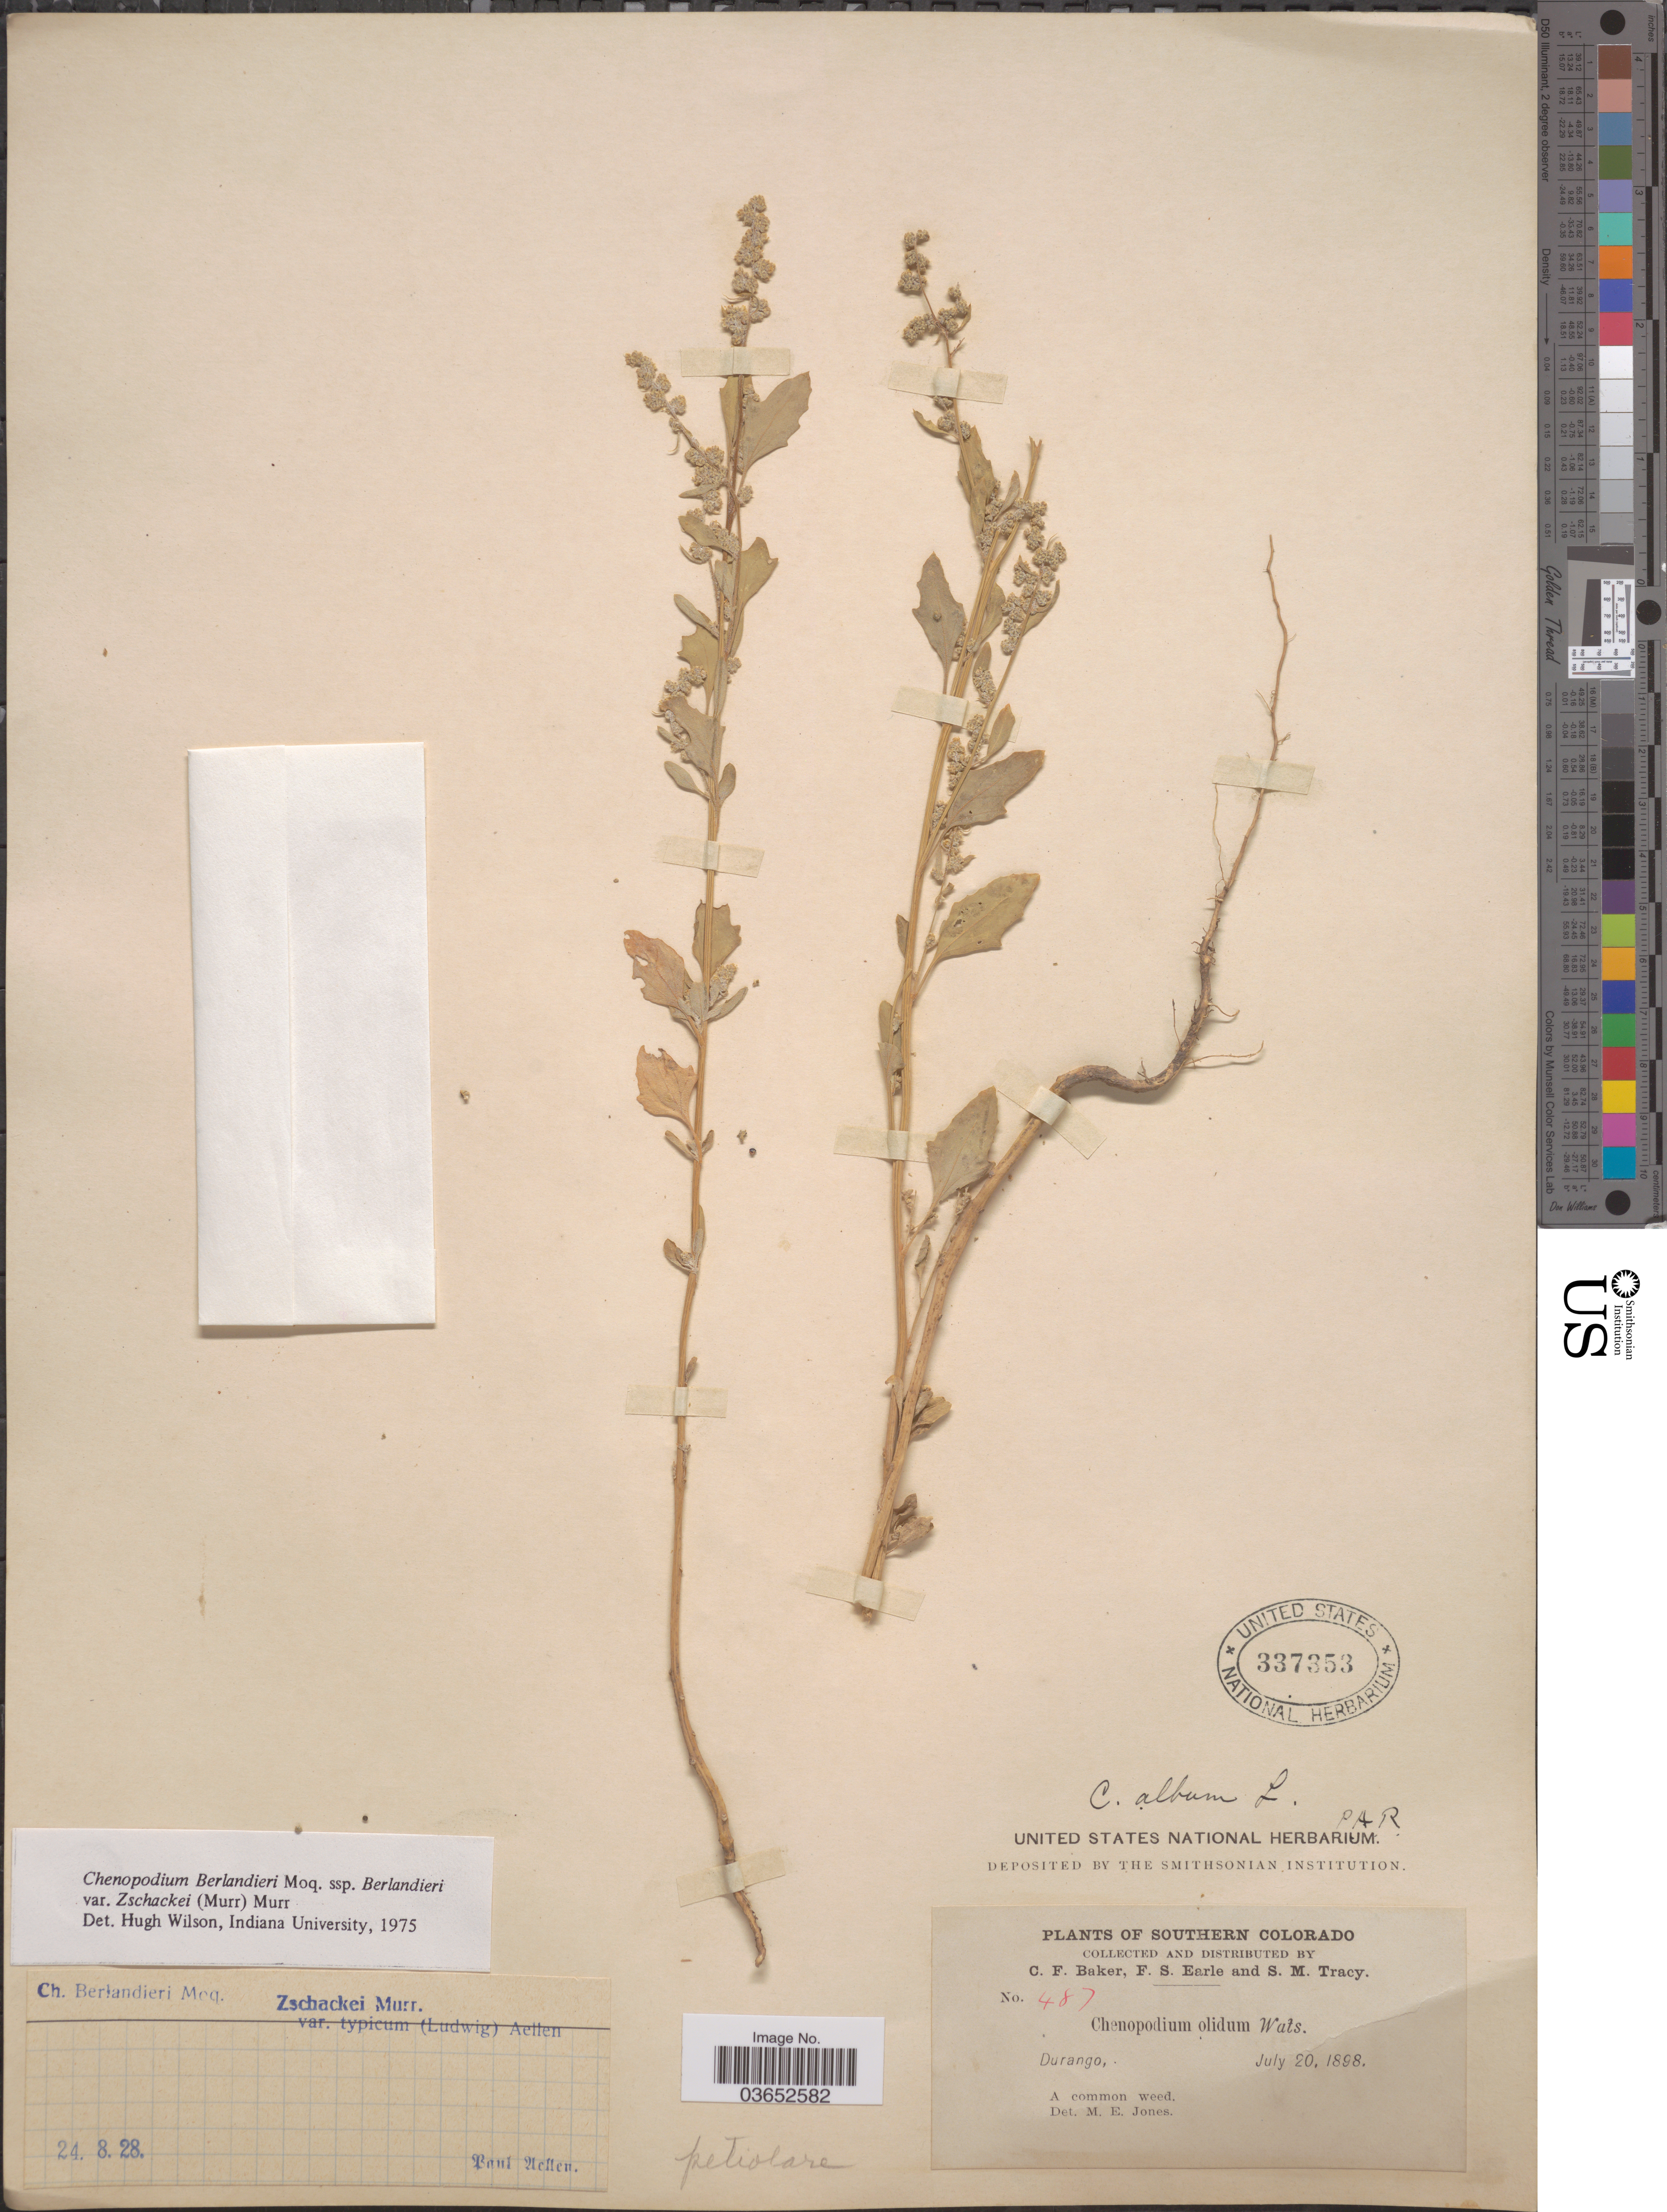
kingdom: Plantae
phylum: Tracheophyta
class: Magnoliopsida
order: Caryophyllales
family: Amaranthaceae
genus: Chenopodium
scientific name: Chenopodium berlandieri var. typicum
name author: A. Ludw. ex Graebn.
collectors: C. F. Baker, F. S. Earle & S. M. Tracy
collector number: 487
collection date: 1898-07-20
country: United States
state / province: Colorado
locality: Southern Colorado. Durango.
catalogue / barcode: US 337353